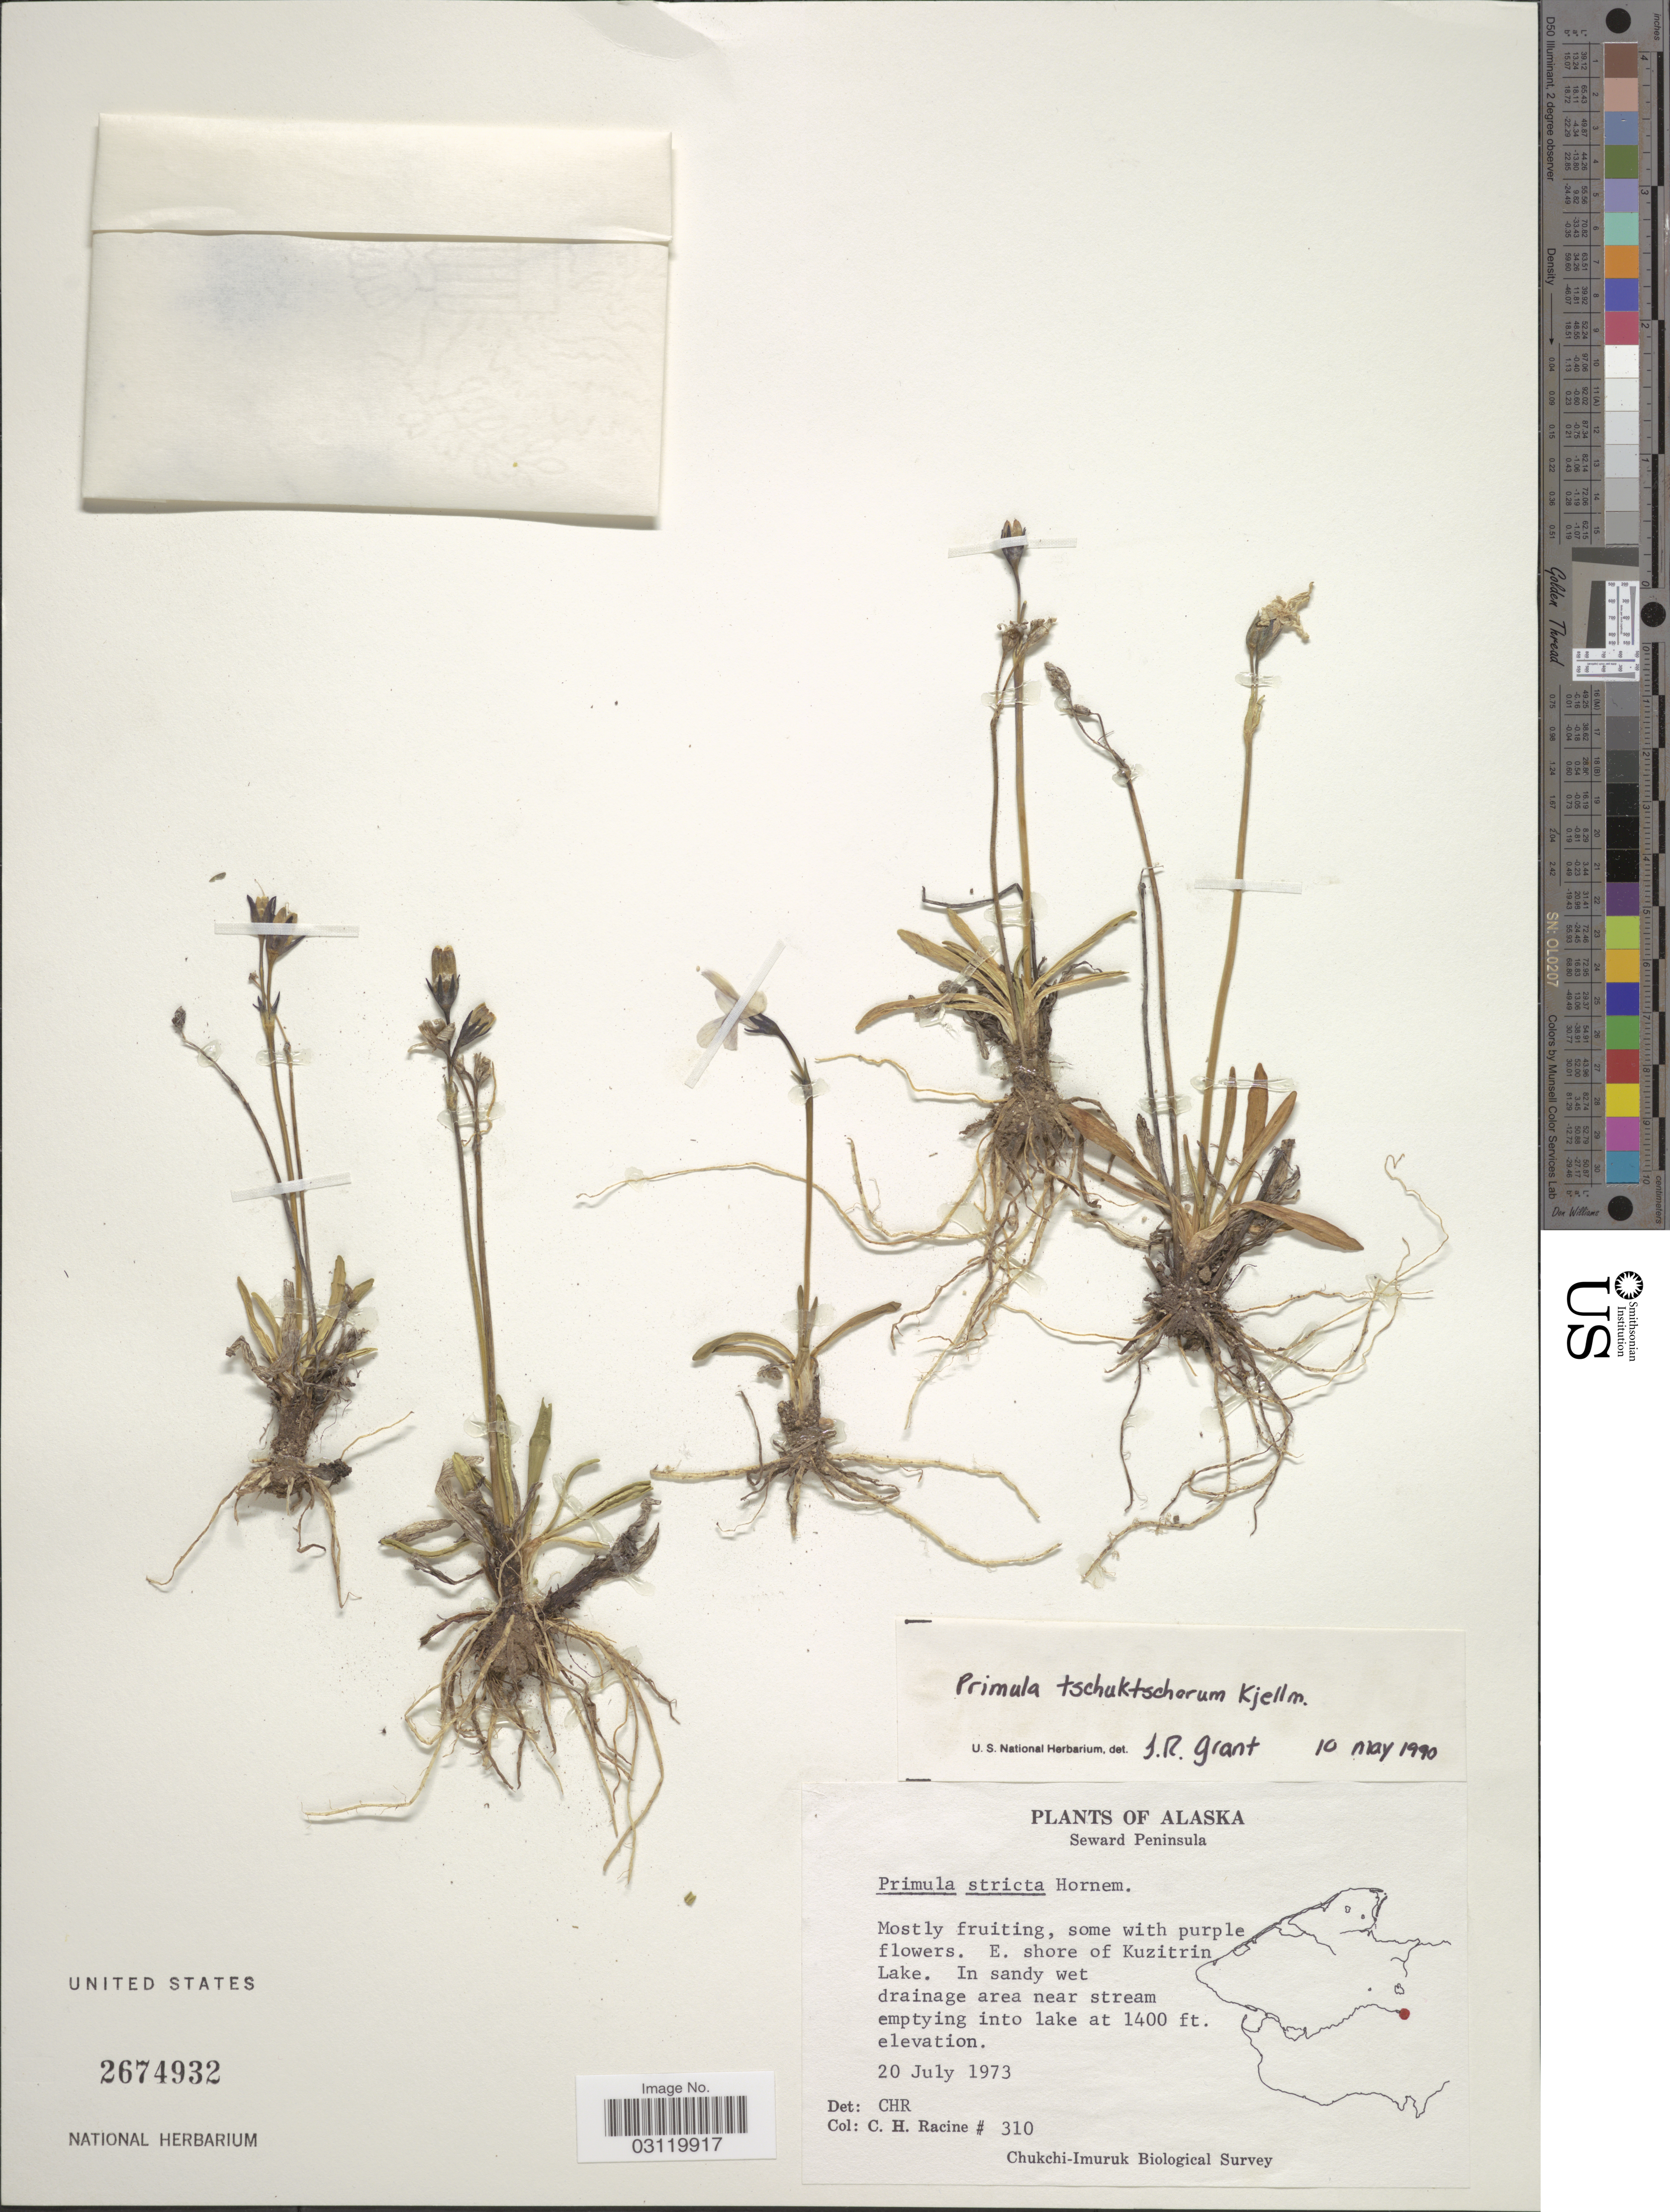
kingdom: Plantae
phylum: Tracheophyta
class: Magnoliopsida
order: Ericales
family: Primulaceae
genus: Primula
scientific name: Primula tschuktschorum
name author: Kjellm.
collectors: C. Racine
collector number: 310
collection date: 1973-07-20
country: United States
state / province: Alaska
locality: Seward Peninsula, E. shore of Kuzitrin Lake.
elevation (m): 427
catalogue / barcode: US 2674932